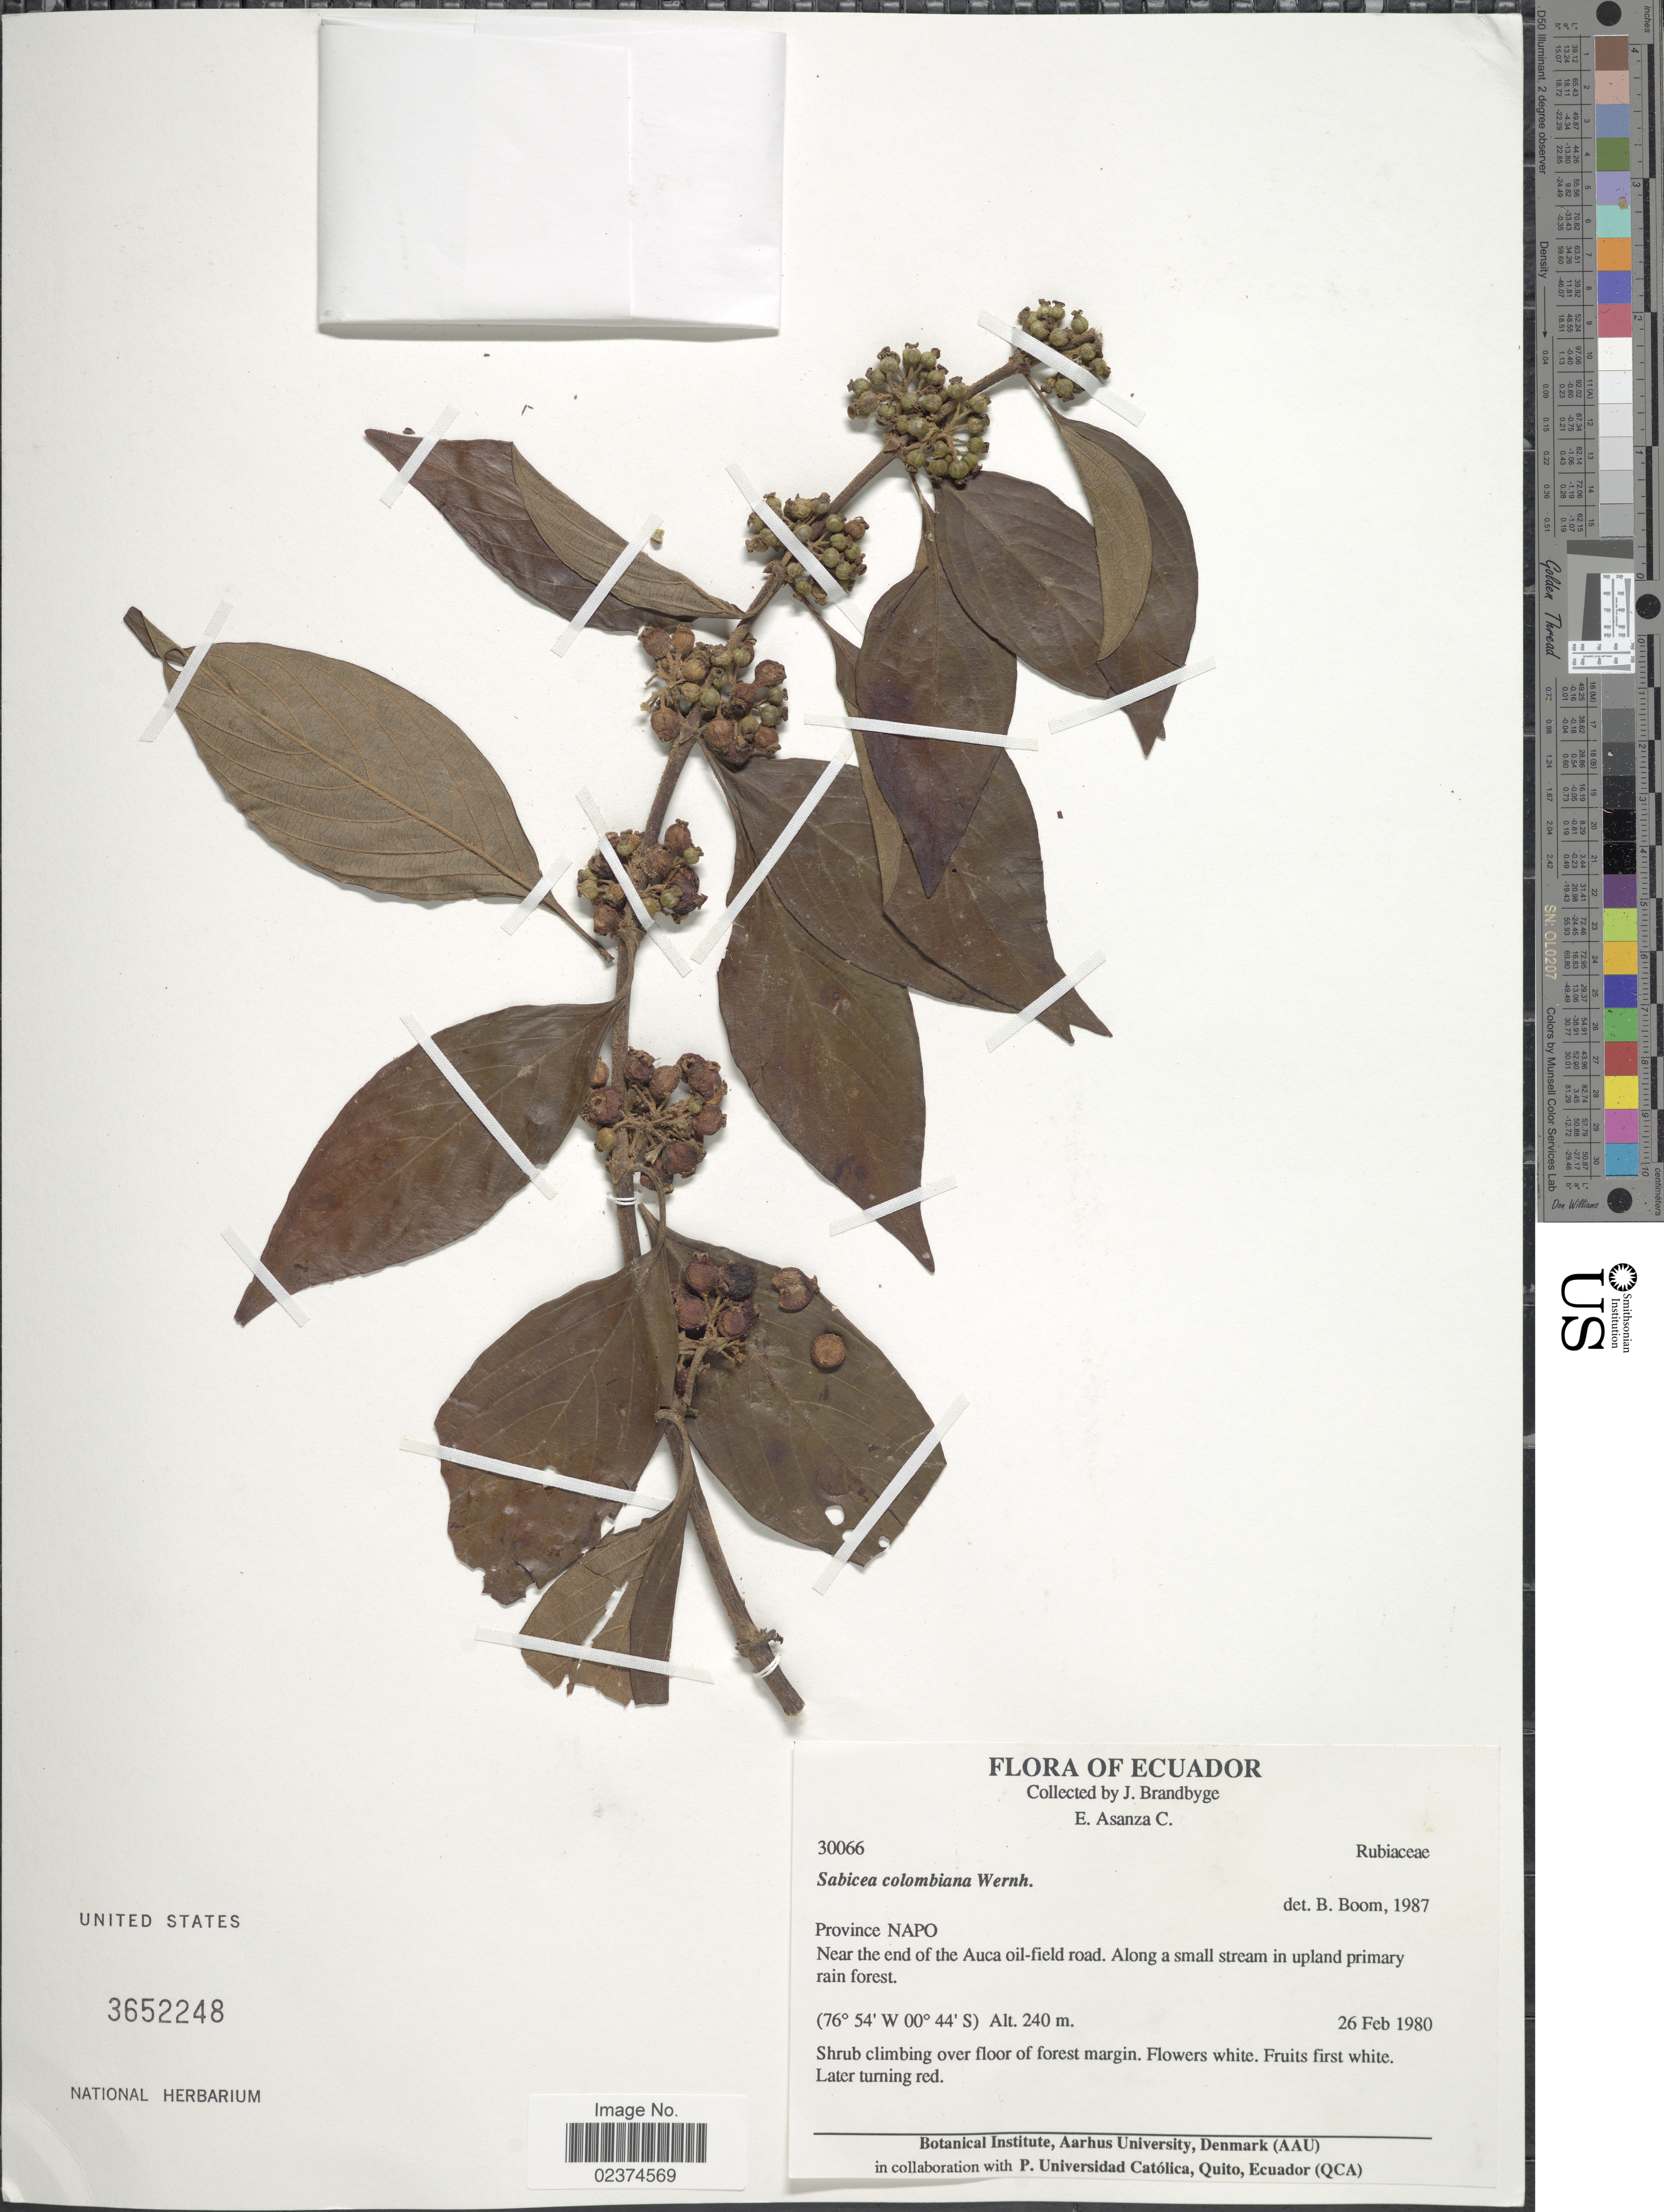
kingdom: Plantae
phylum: Tracheophyta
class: Magnoliopsida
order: Gentianales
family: Rubiaceae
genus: Sabicea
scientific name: Sabicea colombiana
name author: Wernham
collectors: J. Brandbyge & E. Asanza C.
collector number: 30066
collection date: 1980-02-26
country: Ecuador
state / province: Napo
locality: Near the end of the Auca oil-field road, along a small stream in upland primary rain forest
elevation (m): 240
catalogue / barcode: US 3652248